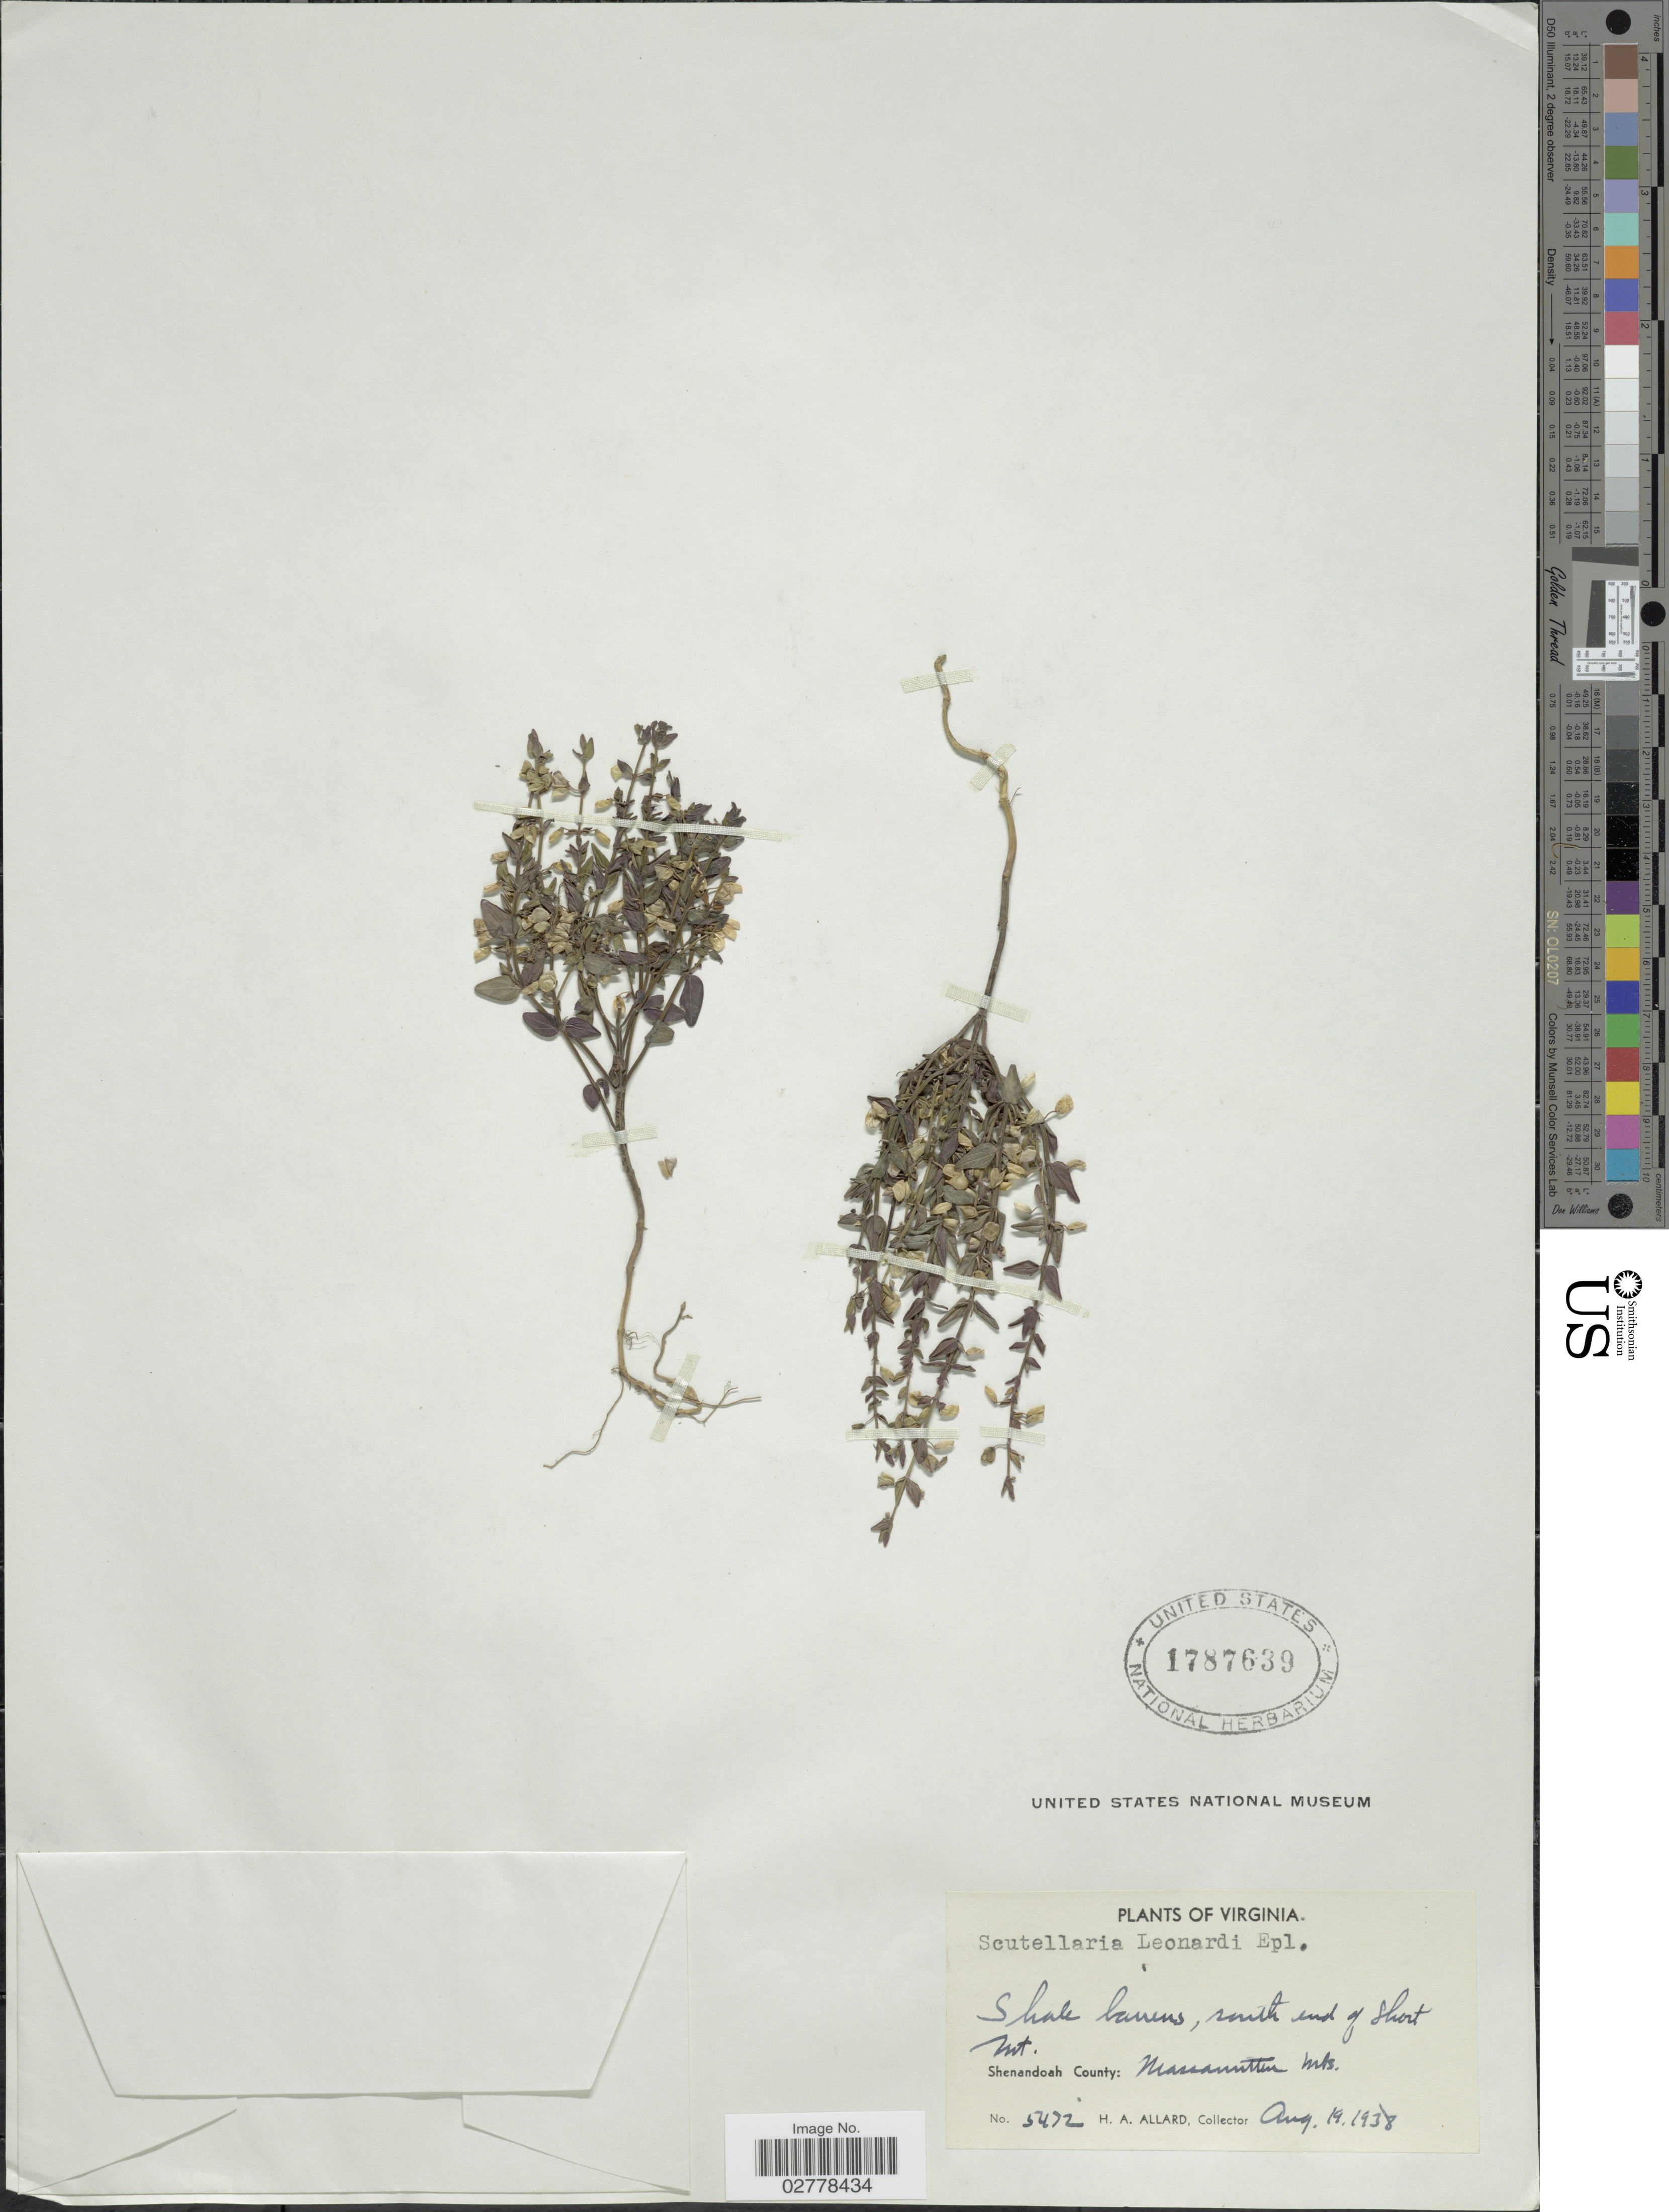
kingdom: Plantae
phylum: Tracheophyta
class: Magnoliopsida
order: Lamiales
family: Lamiaceae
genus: Scutellaria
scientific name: Scutellaria leonardii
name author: Epling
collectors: H. A. Allard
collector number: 5472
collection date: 1938-08-19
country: United States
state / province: Virginia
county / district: Shenandoah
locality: Shale barrens, south end of Short Mt. Shenandoah County: Massanutten Mts.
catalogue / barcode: US 1787639